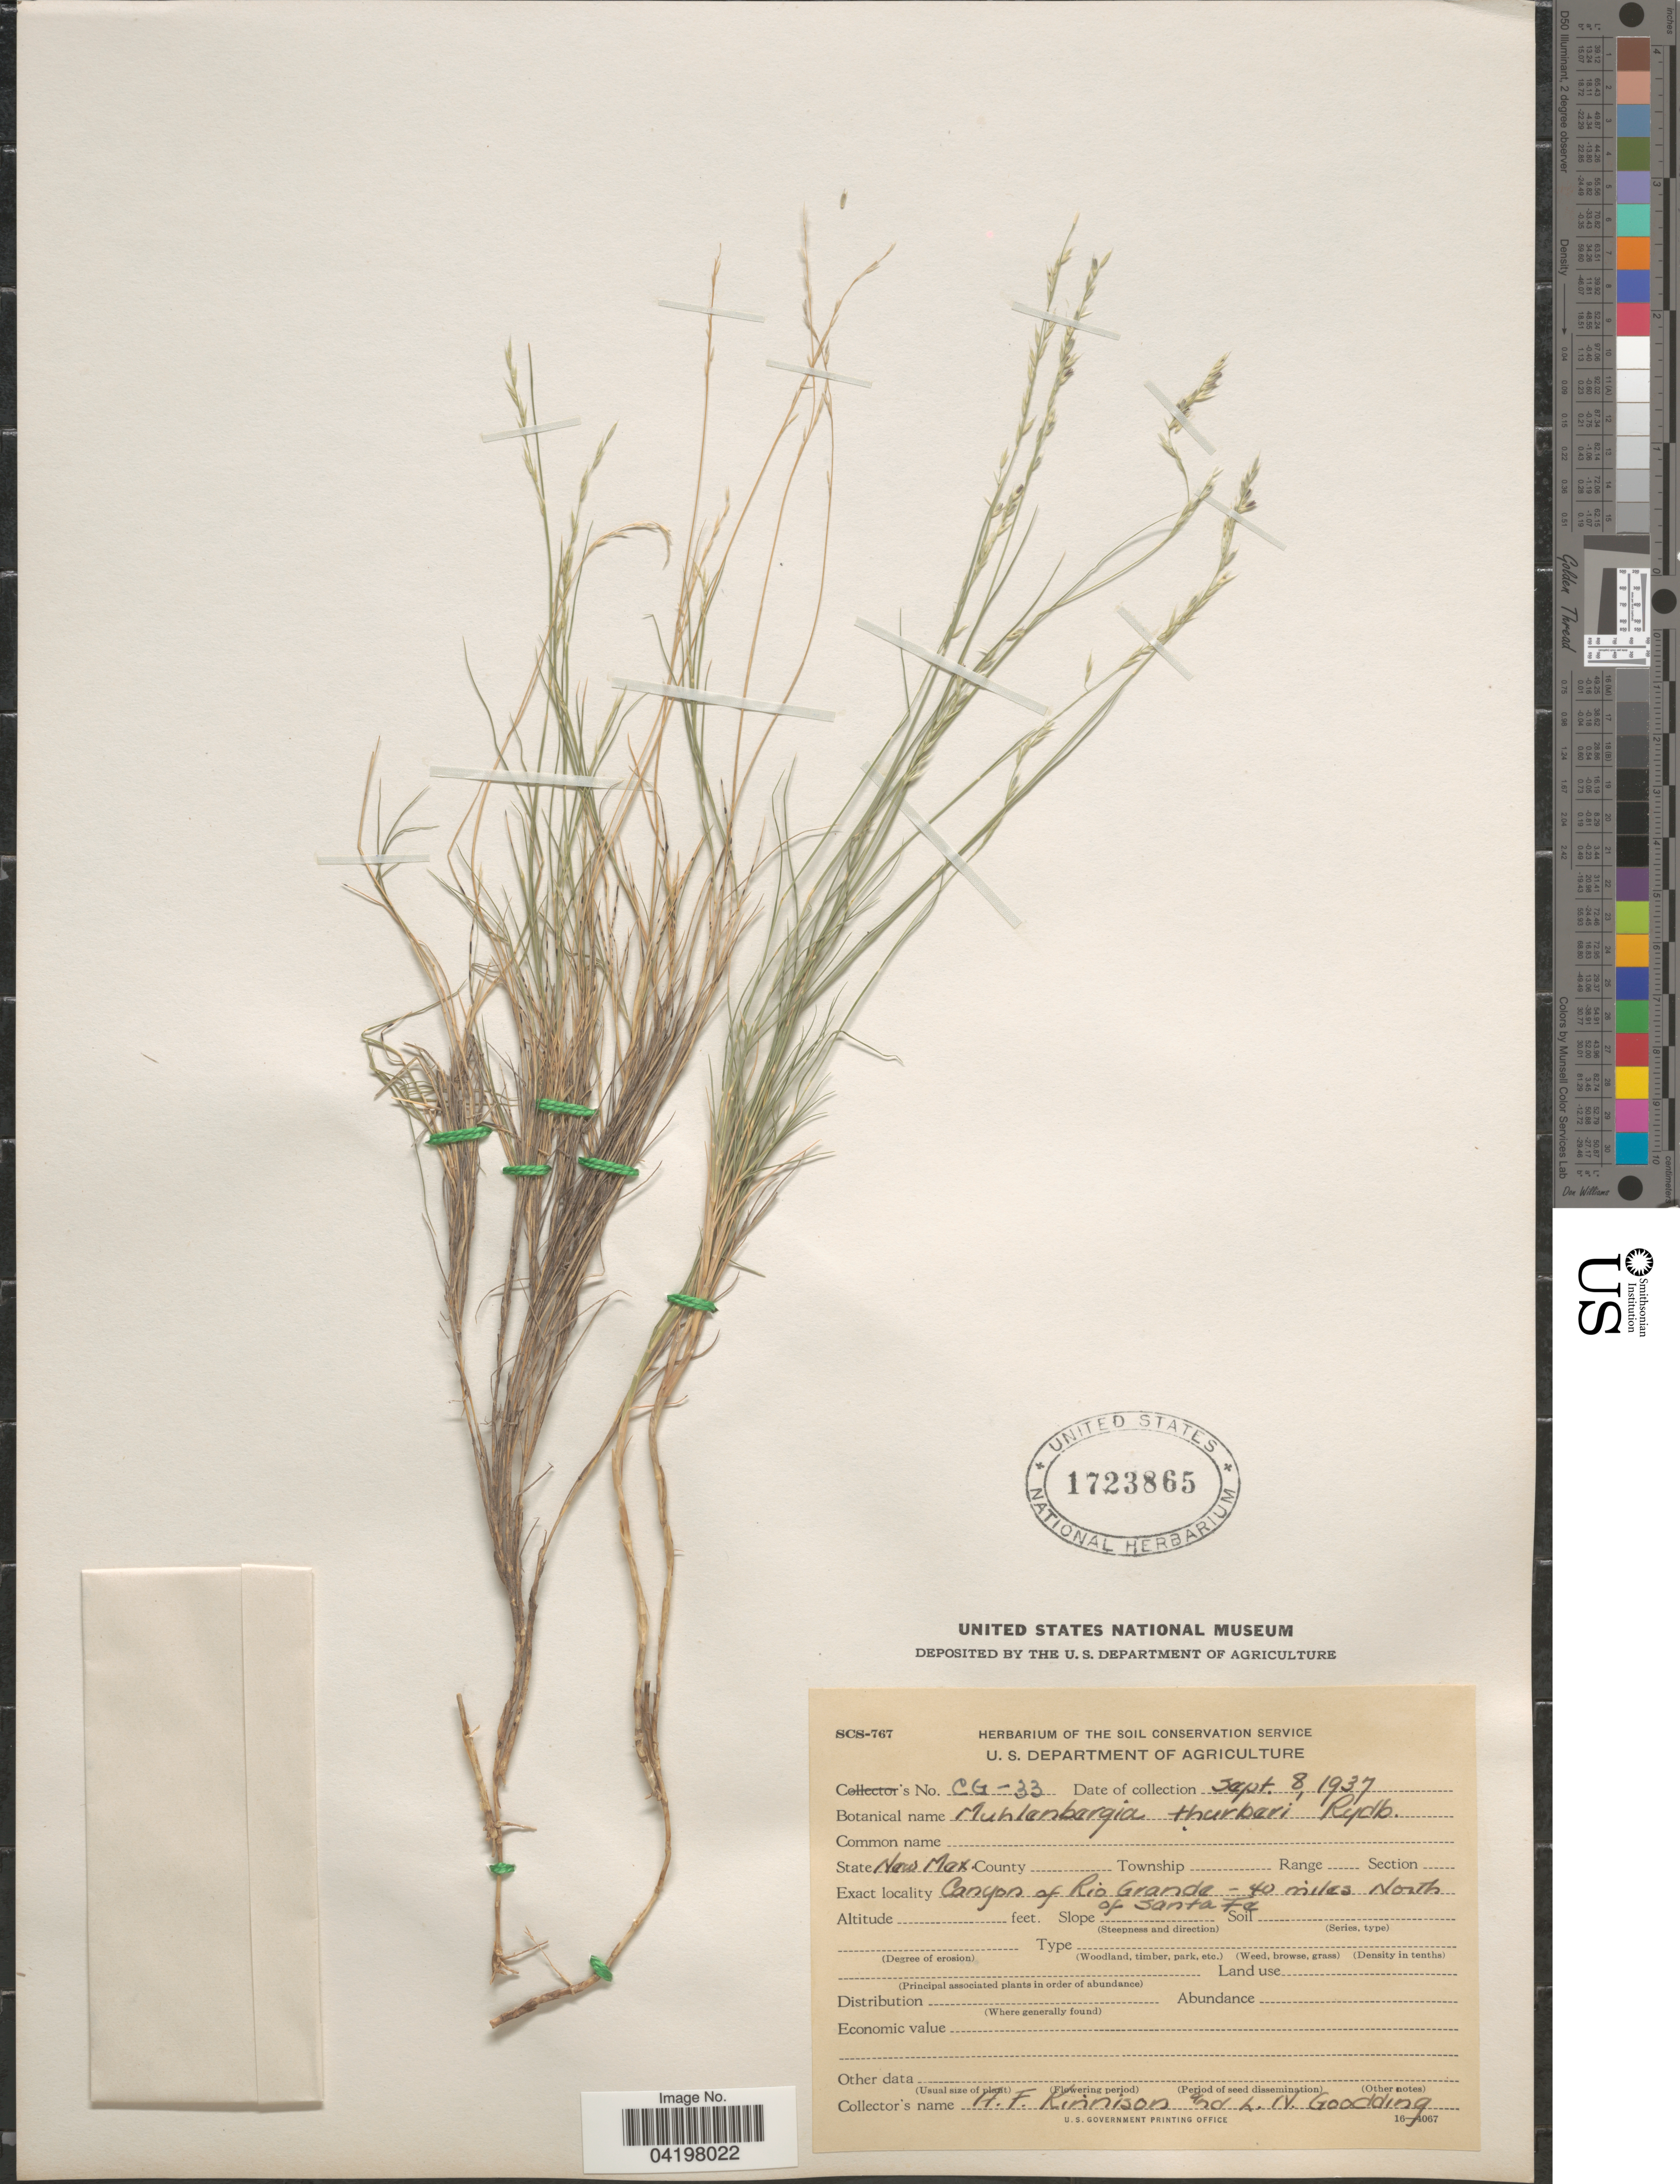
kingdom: Plantae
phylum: Tracheophyta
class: Liliopsida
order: Poales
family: Poaceae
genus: Muhlenbergia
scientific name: Muhlenbergia thurberi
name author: (Scribn.) Rydb.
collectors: A. Kinnison & L. N. Goodding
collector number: CG-33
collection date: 1937-09-08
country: United States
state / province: New Mexico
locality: Canyon of Rio Grande - 40 miles North of Santa Fe.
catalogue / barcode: US 1723865